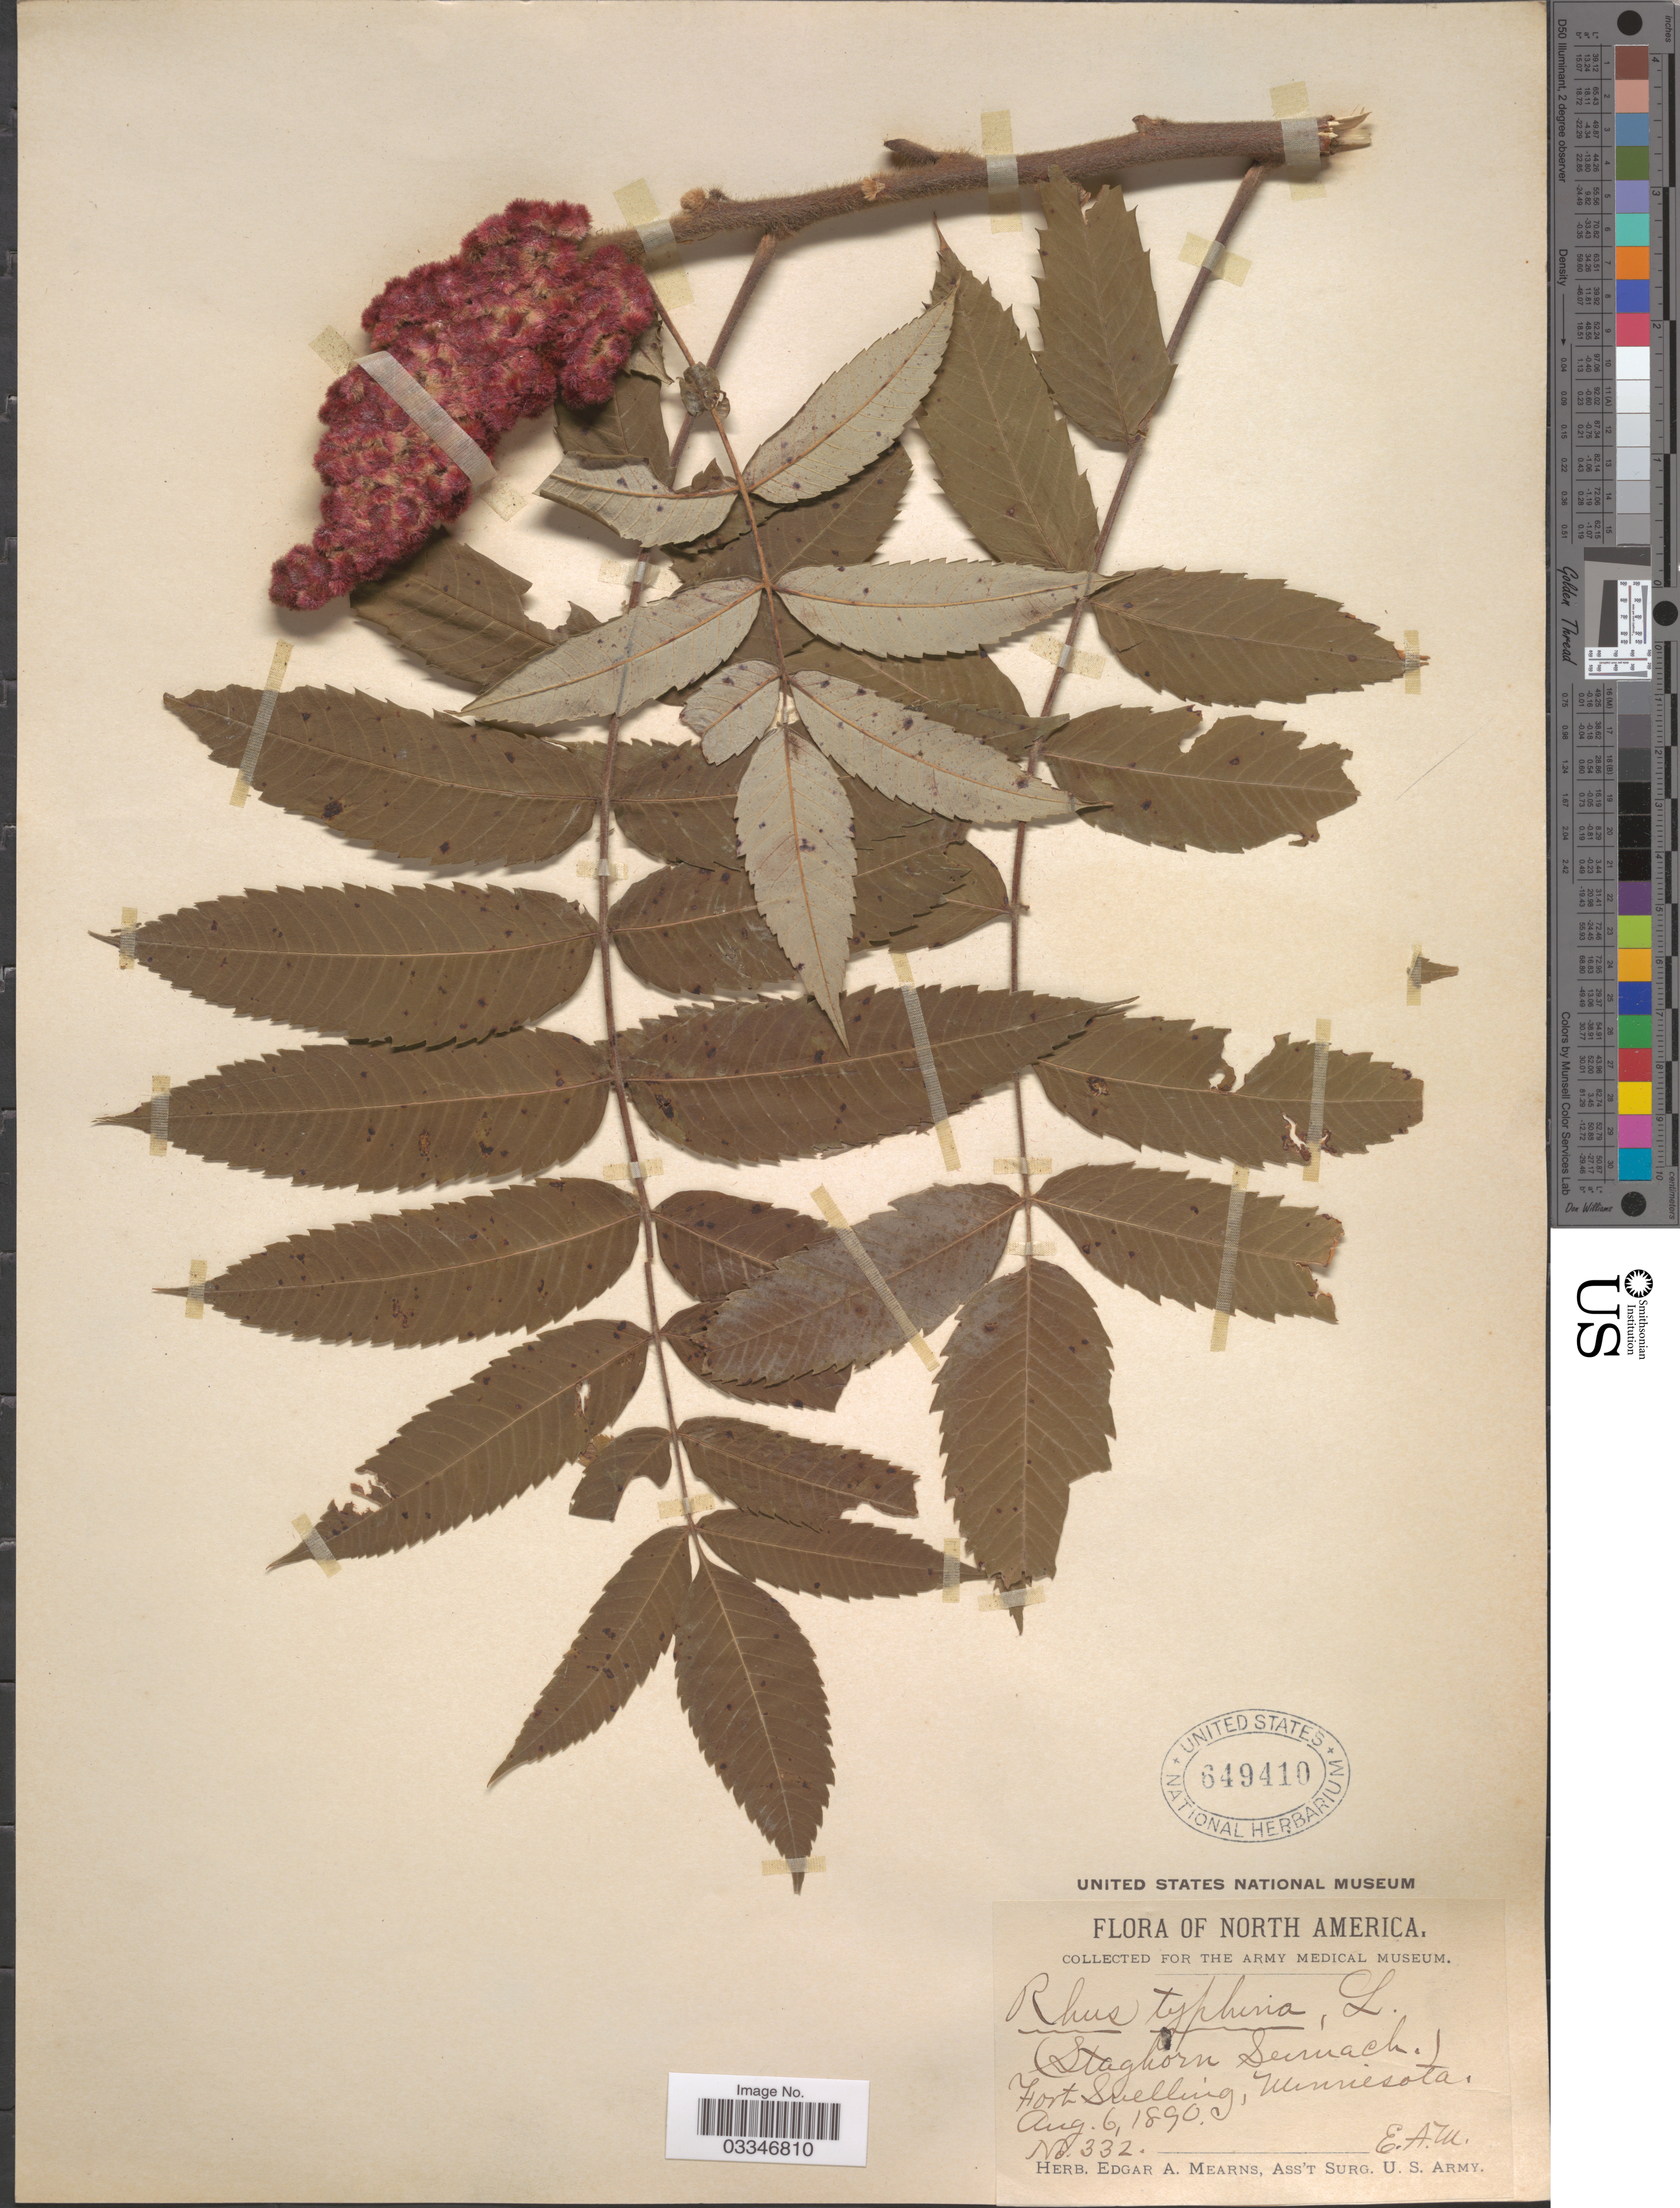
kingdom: Plantae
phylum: Tracheophyta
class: Magnoliopsida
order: Sapindales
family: Anacardiaceae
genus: Rhus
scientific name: Rhus typhina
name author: L.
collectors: E. A. Mearns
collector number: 332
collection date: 1890-08-06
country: United States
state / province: Minnesota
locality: Fort Snelling.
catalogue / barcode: US 649410